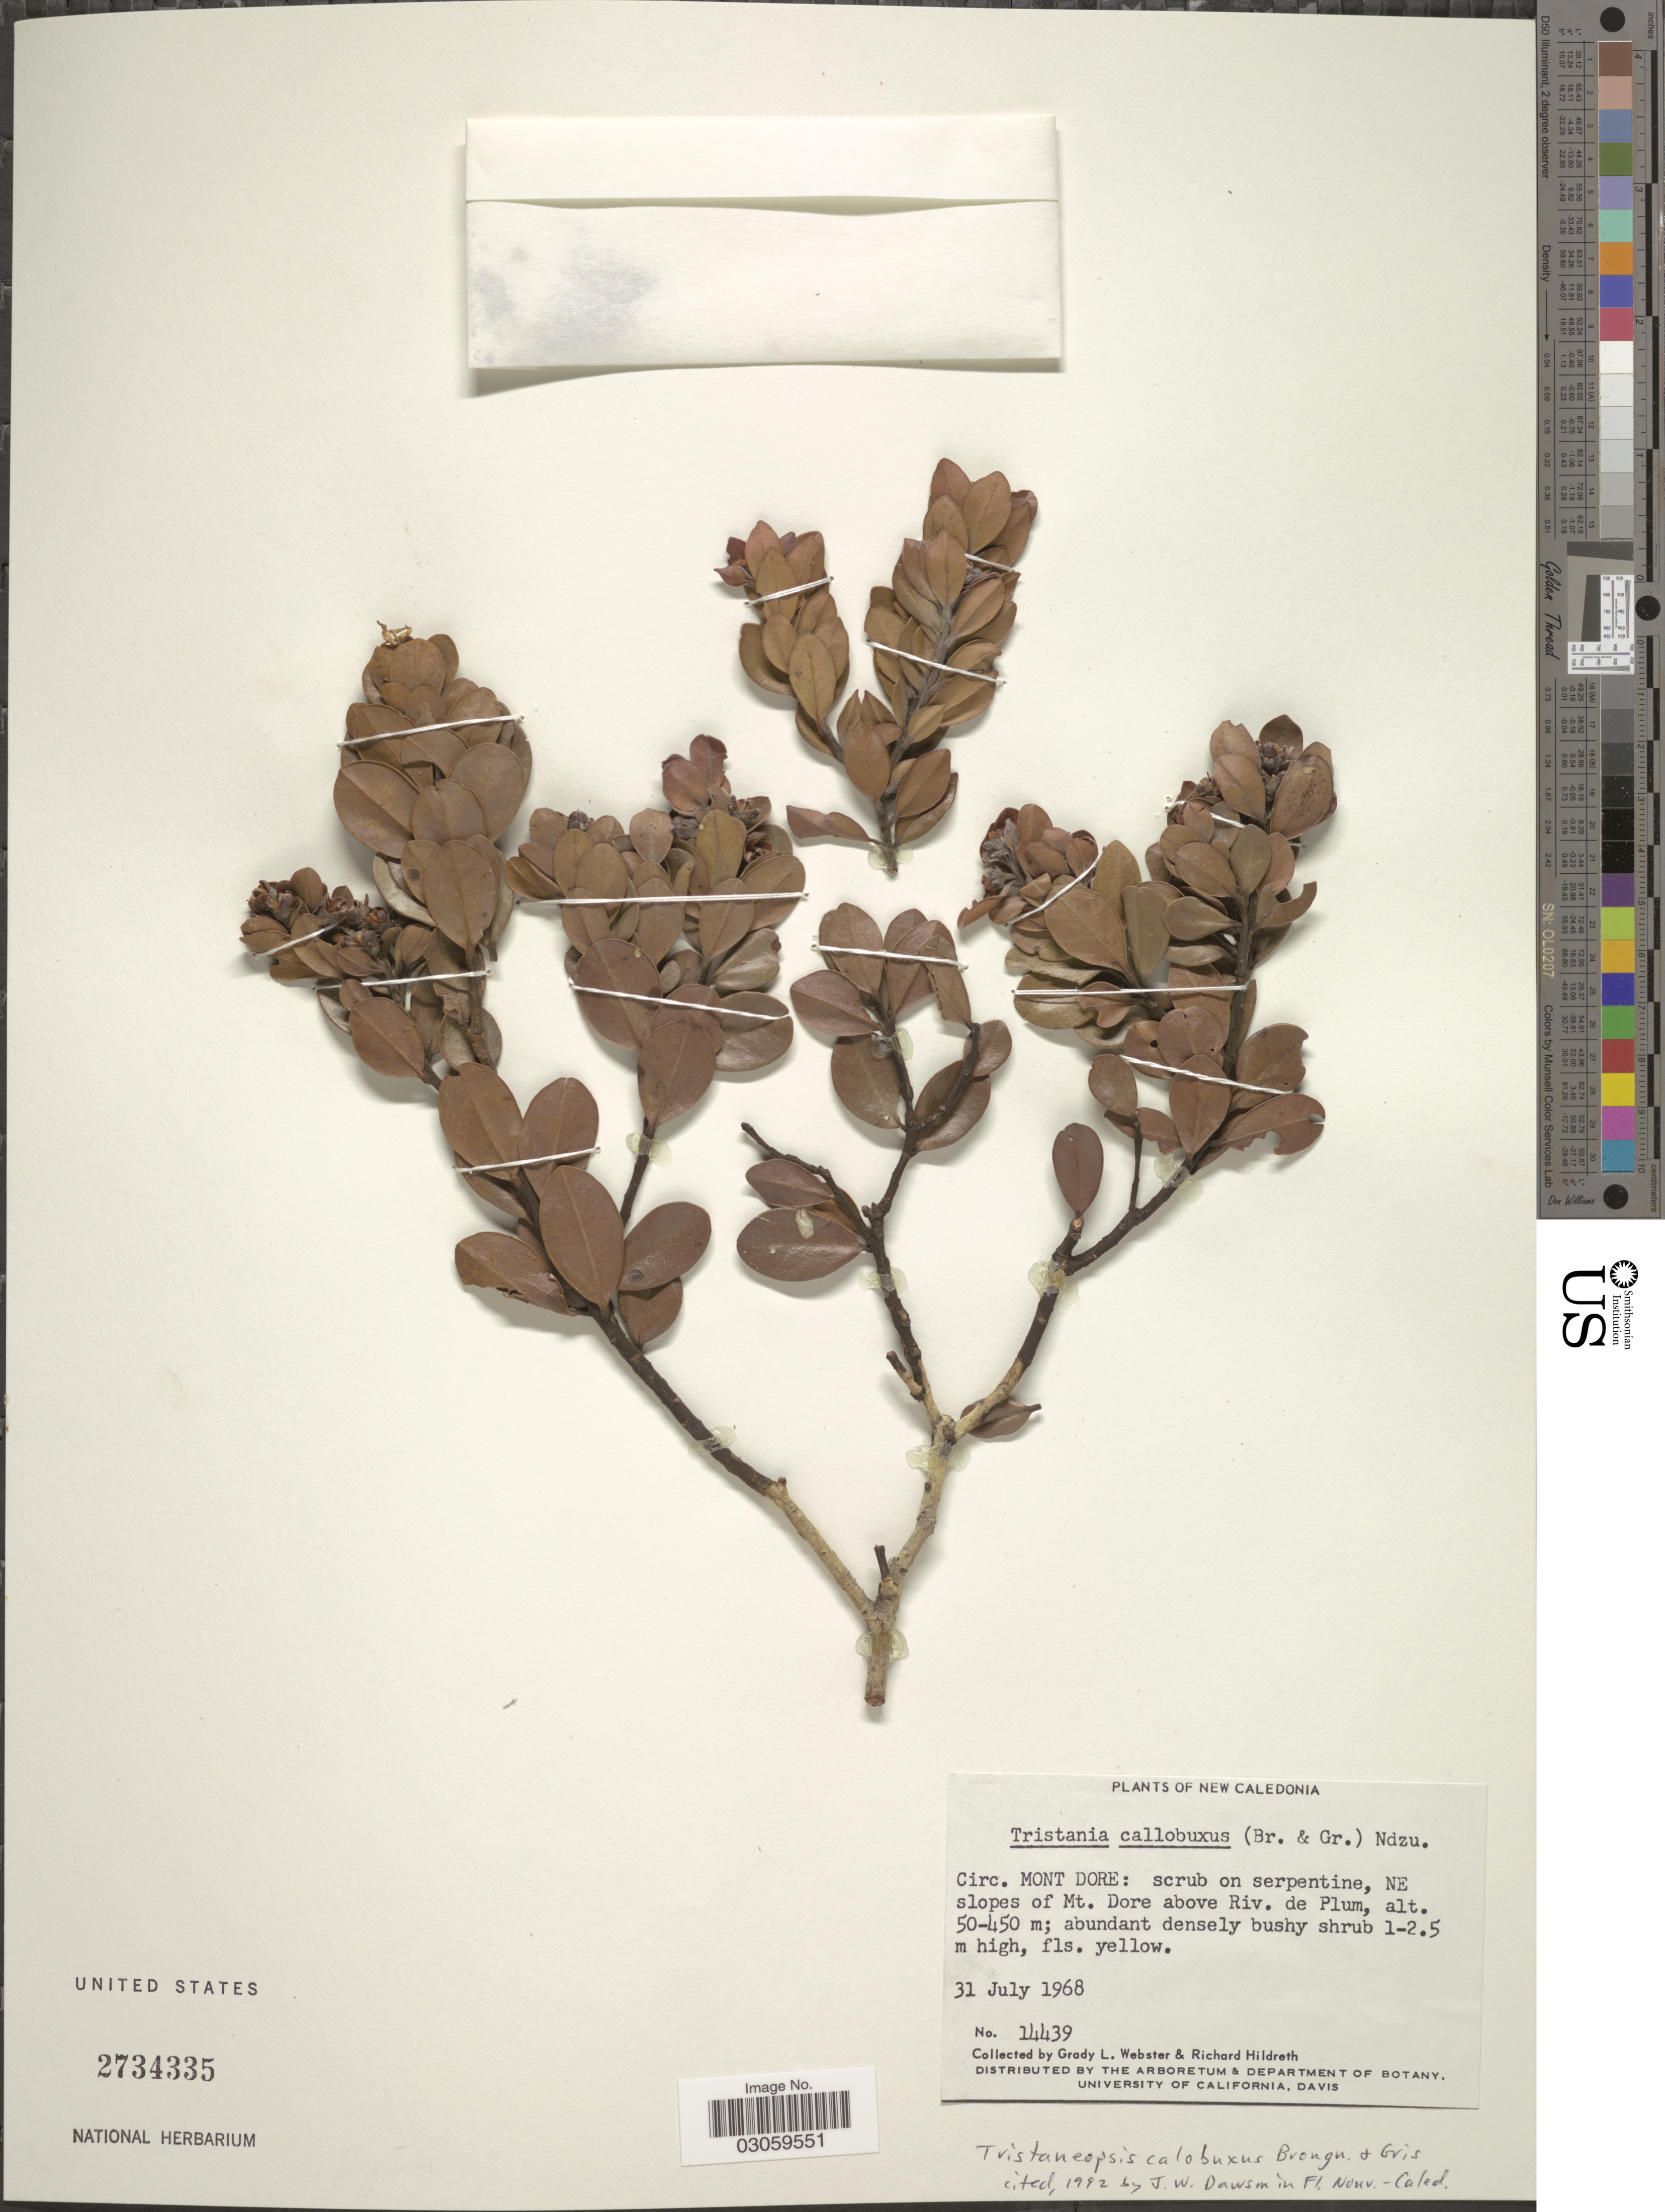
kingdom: Plantae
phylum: Tracheophyta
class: Magnoliopsida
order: Myrtales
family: Myrtaceae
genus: Tristaniopsis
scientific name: Tristaniopsis callobuxus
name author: Brongn. & Gris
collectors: G. L. Webster & R. Hildreth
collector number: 14439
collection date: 1968-07-31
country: New Caledonia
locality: Circ. Mont Dore: scrub on serpentine, NE slopes of Mt. Dore above Riv. de Plum.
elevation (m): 50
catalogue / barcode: US 2734335